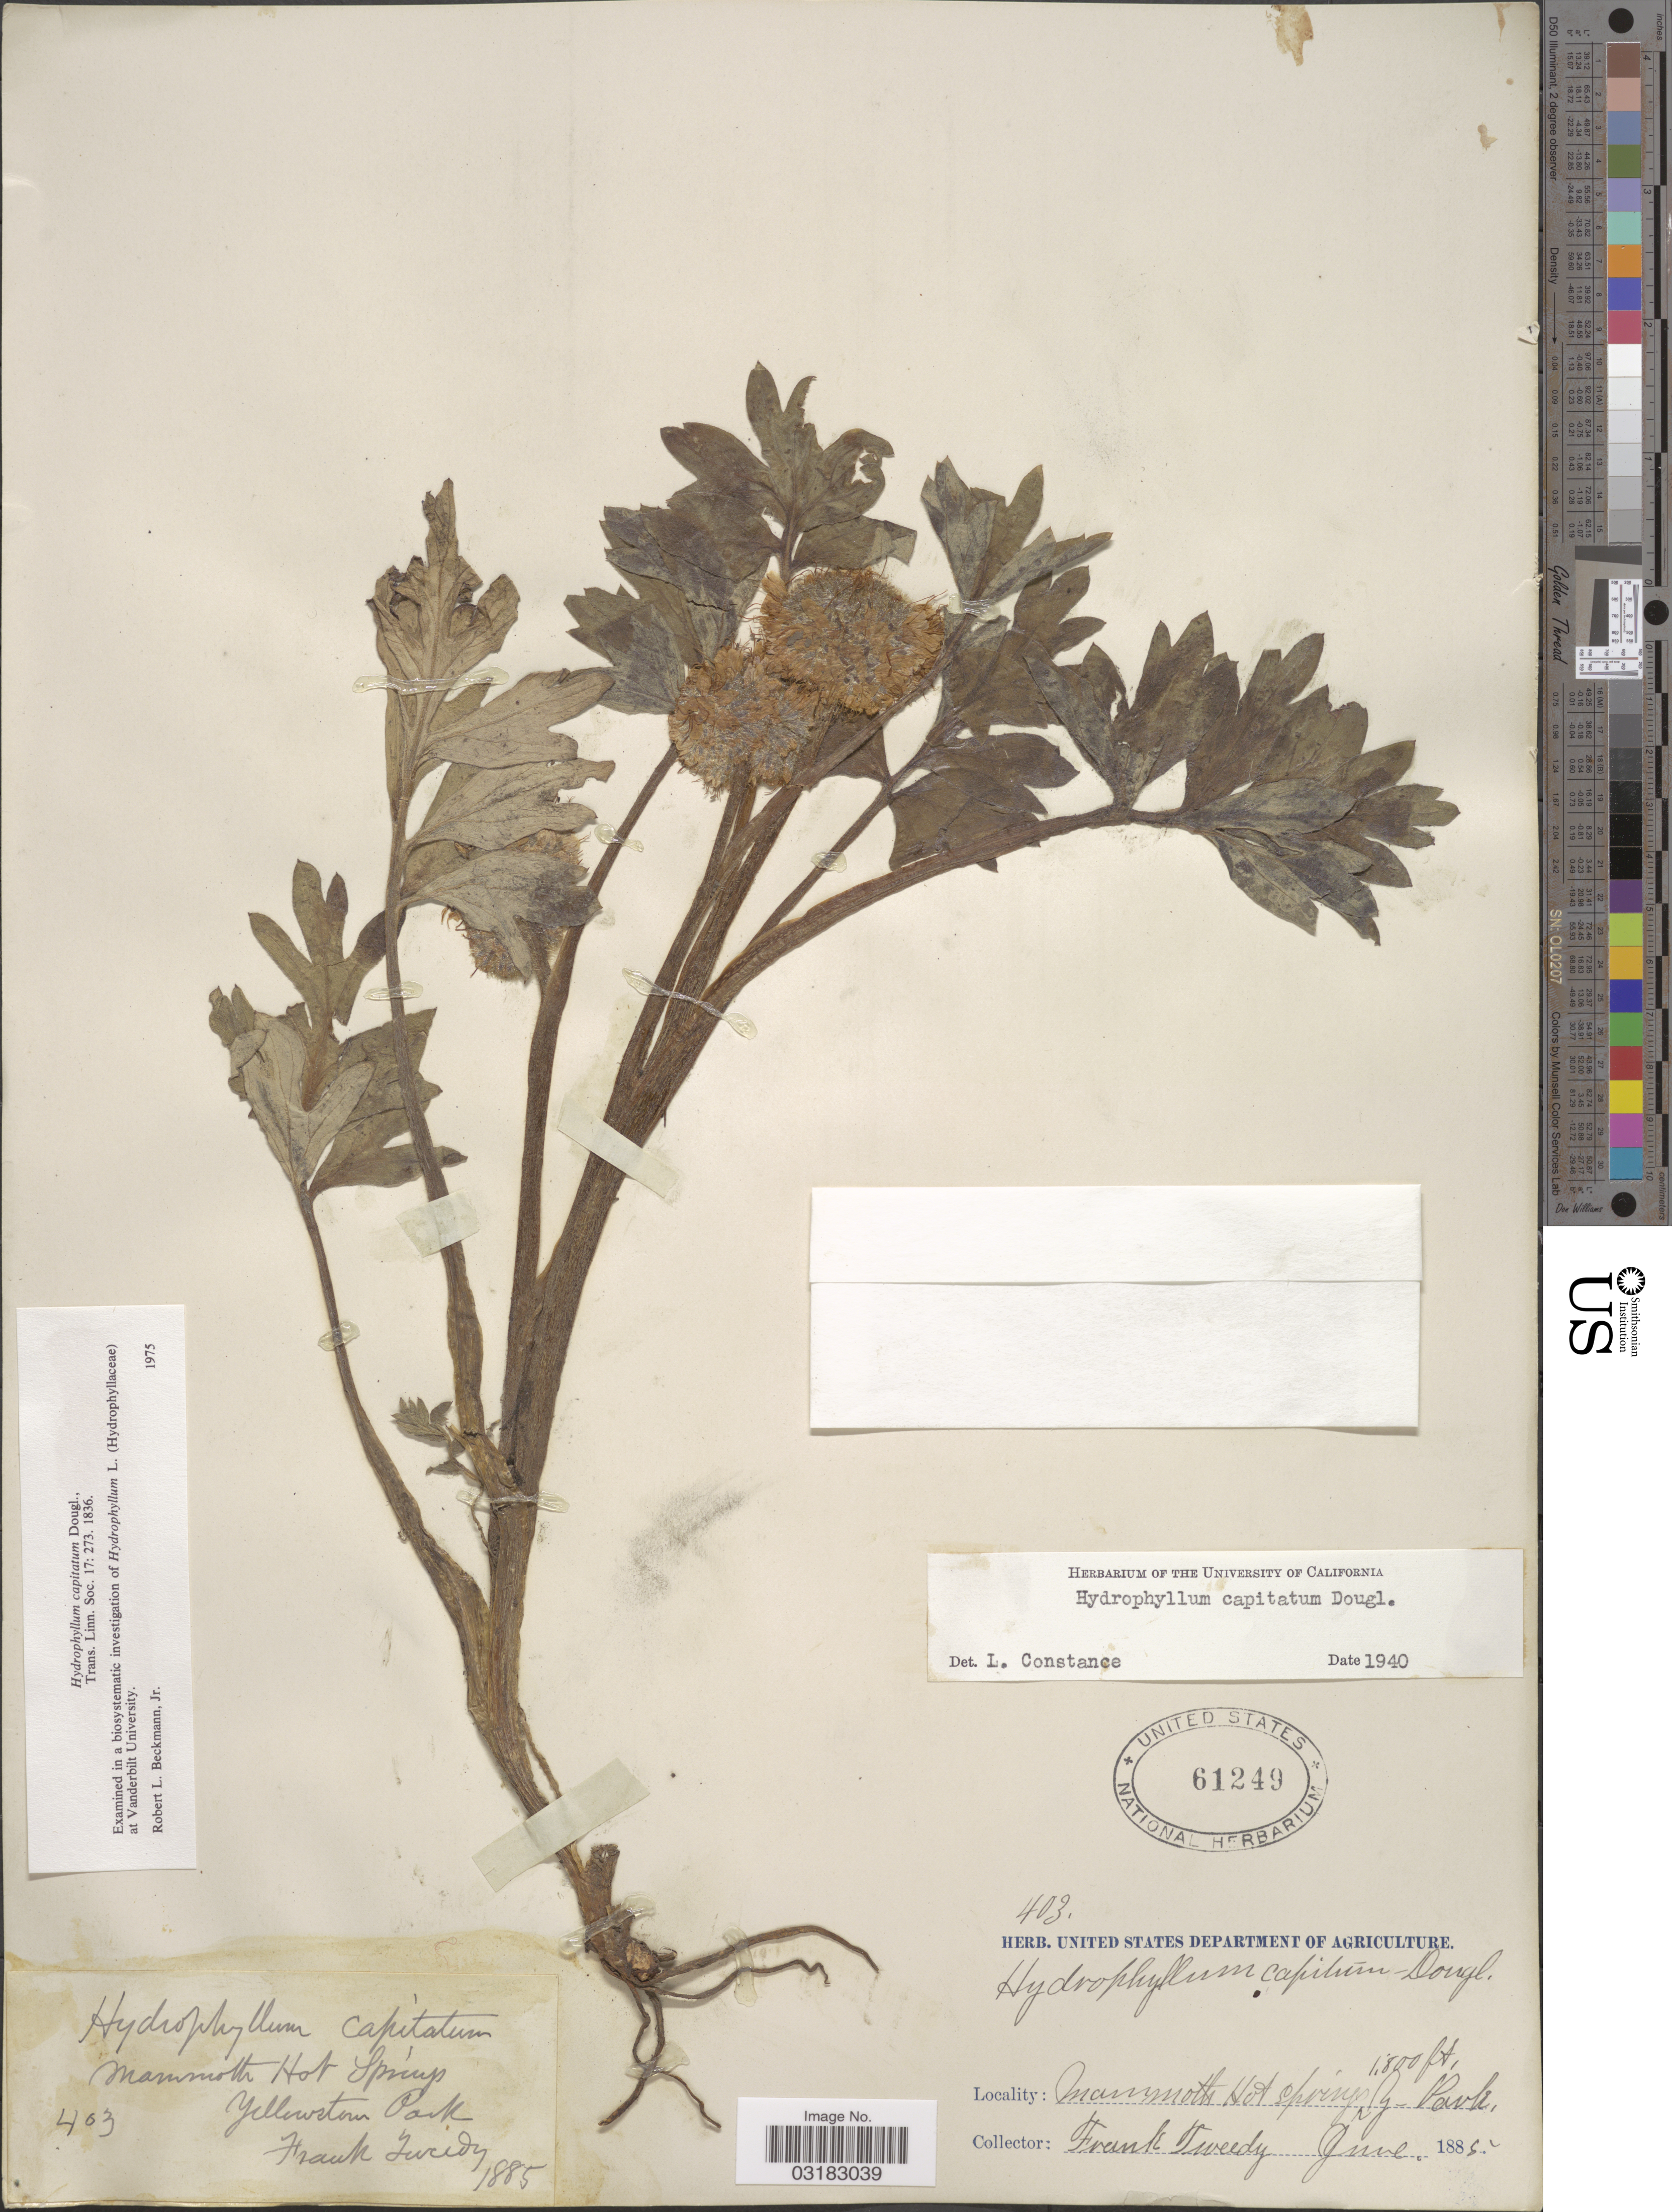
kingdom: Plantae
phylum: Tracheophyta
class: Magnoliopsida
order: Boraginales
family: Hydrophyllaceae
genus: Hydrophyllum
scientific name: Hydrophyllum capitatum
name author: Douglas ex Benth.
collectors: F. Tweedy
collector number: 403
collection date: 1885-06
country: United States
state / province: Wyoming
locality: Mammoth Hot Springs. Yellowstone Park.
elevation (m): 549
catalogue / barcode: US 61249